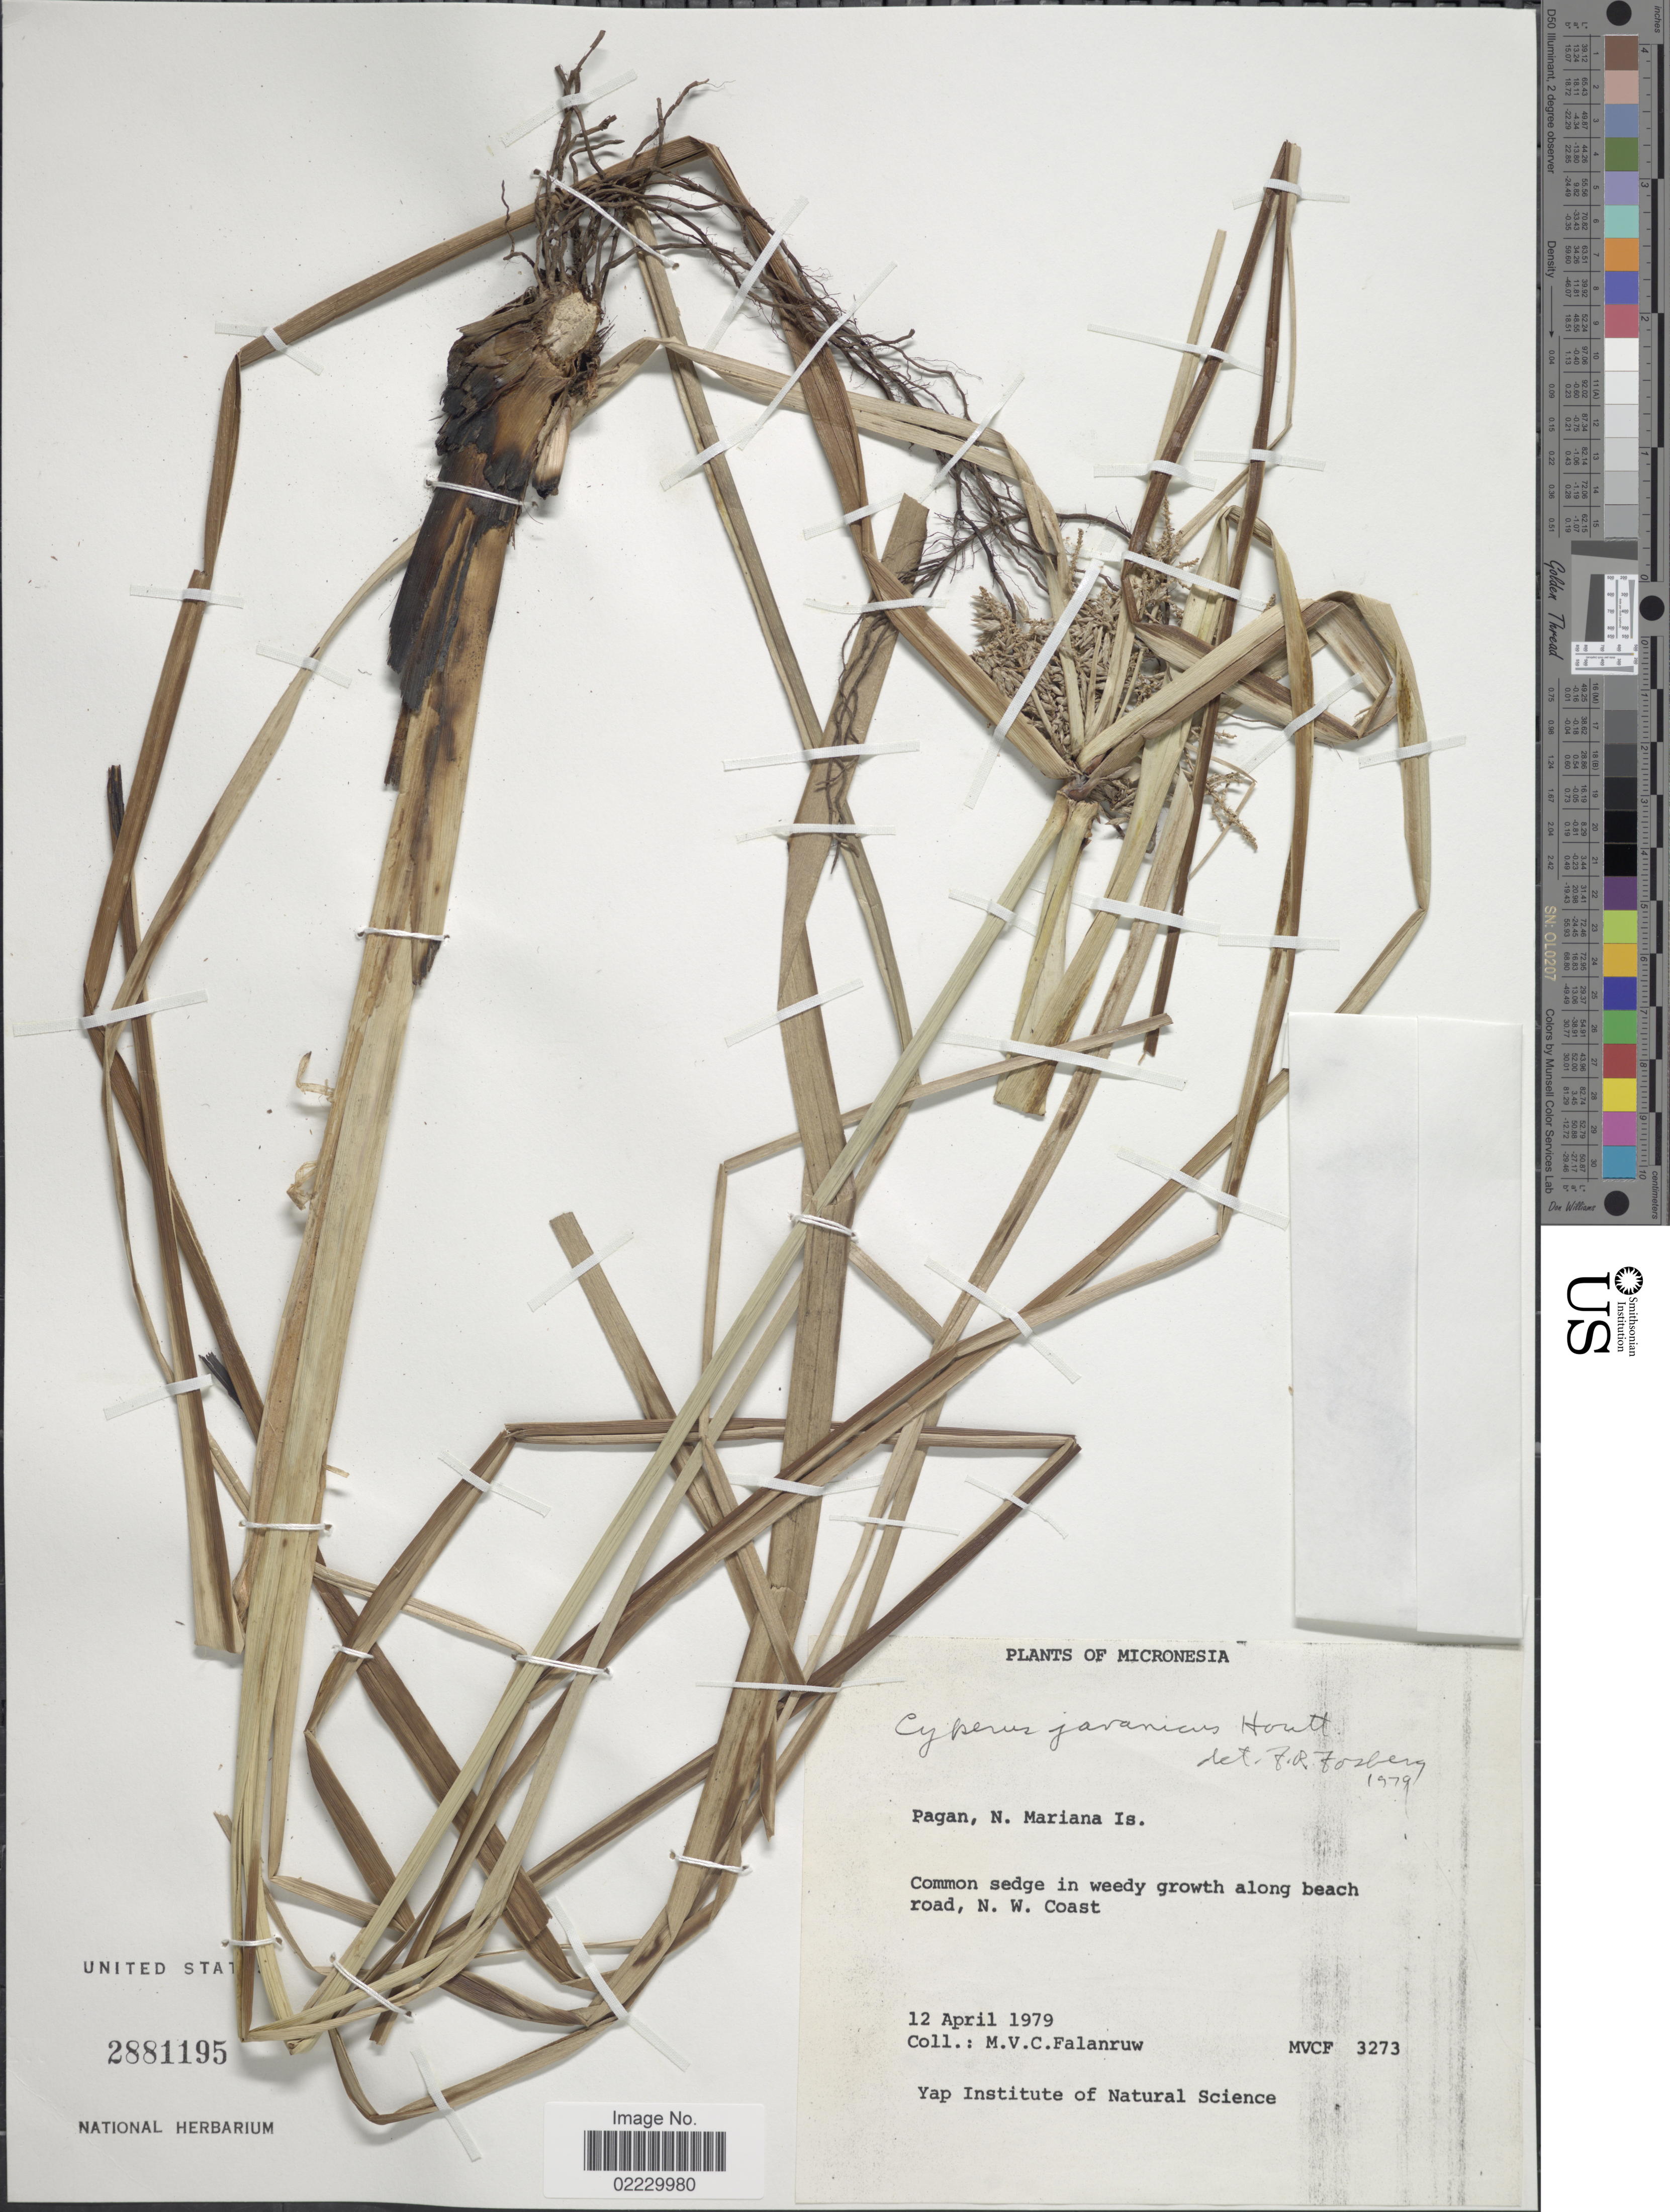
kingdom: Plantae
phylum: Tracheophyta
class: Liliopsida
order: Poales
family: Cyperaceae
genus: Cyperus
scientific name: Cyperus javanicus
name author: Houtt.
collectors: M. V. Falanruw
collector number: MVCF 3273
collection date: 1979-04-12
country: Northern Mariana Islands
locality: N. Mariana Is. Micronesia. along road, N. W. Coast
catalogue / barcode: US 2881195